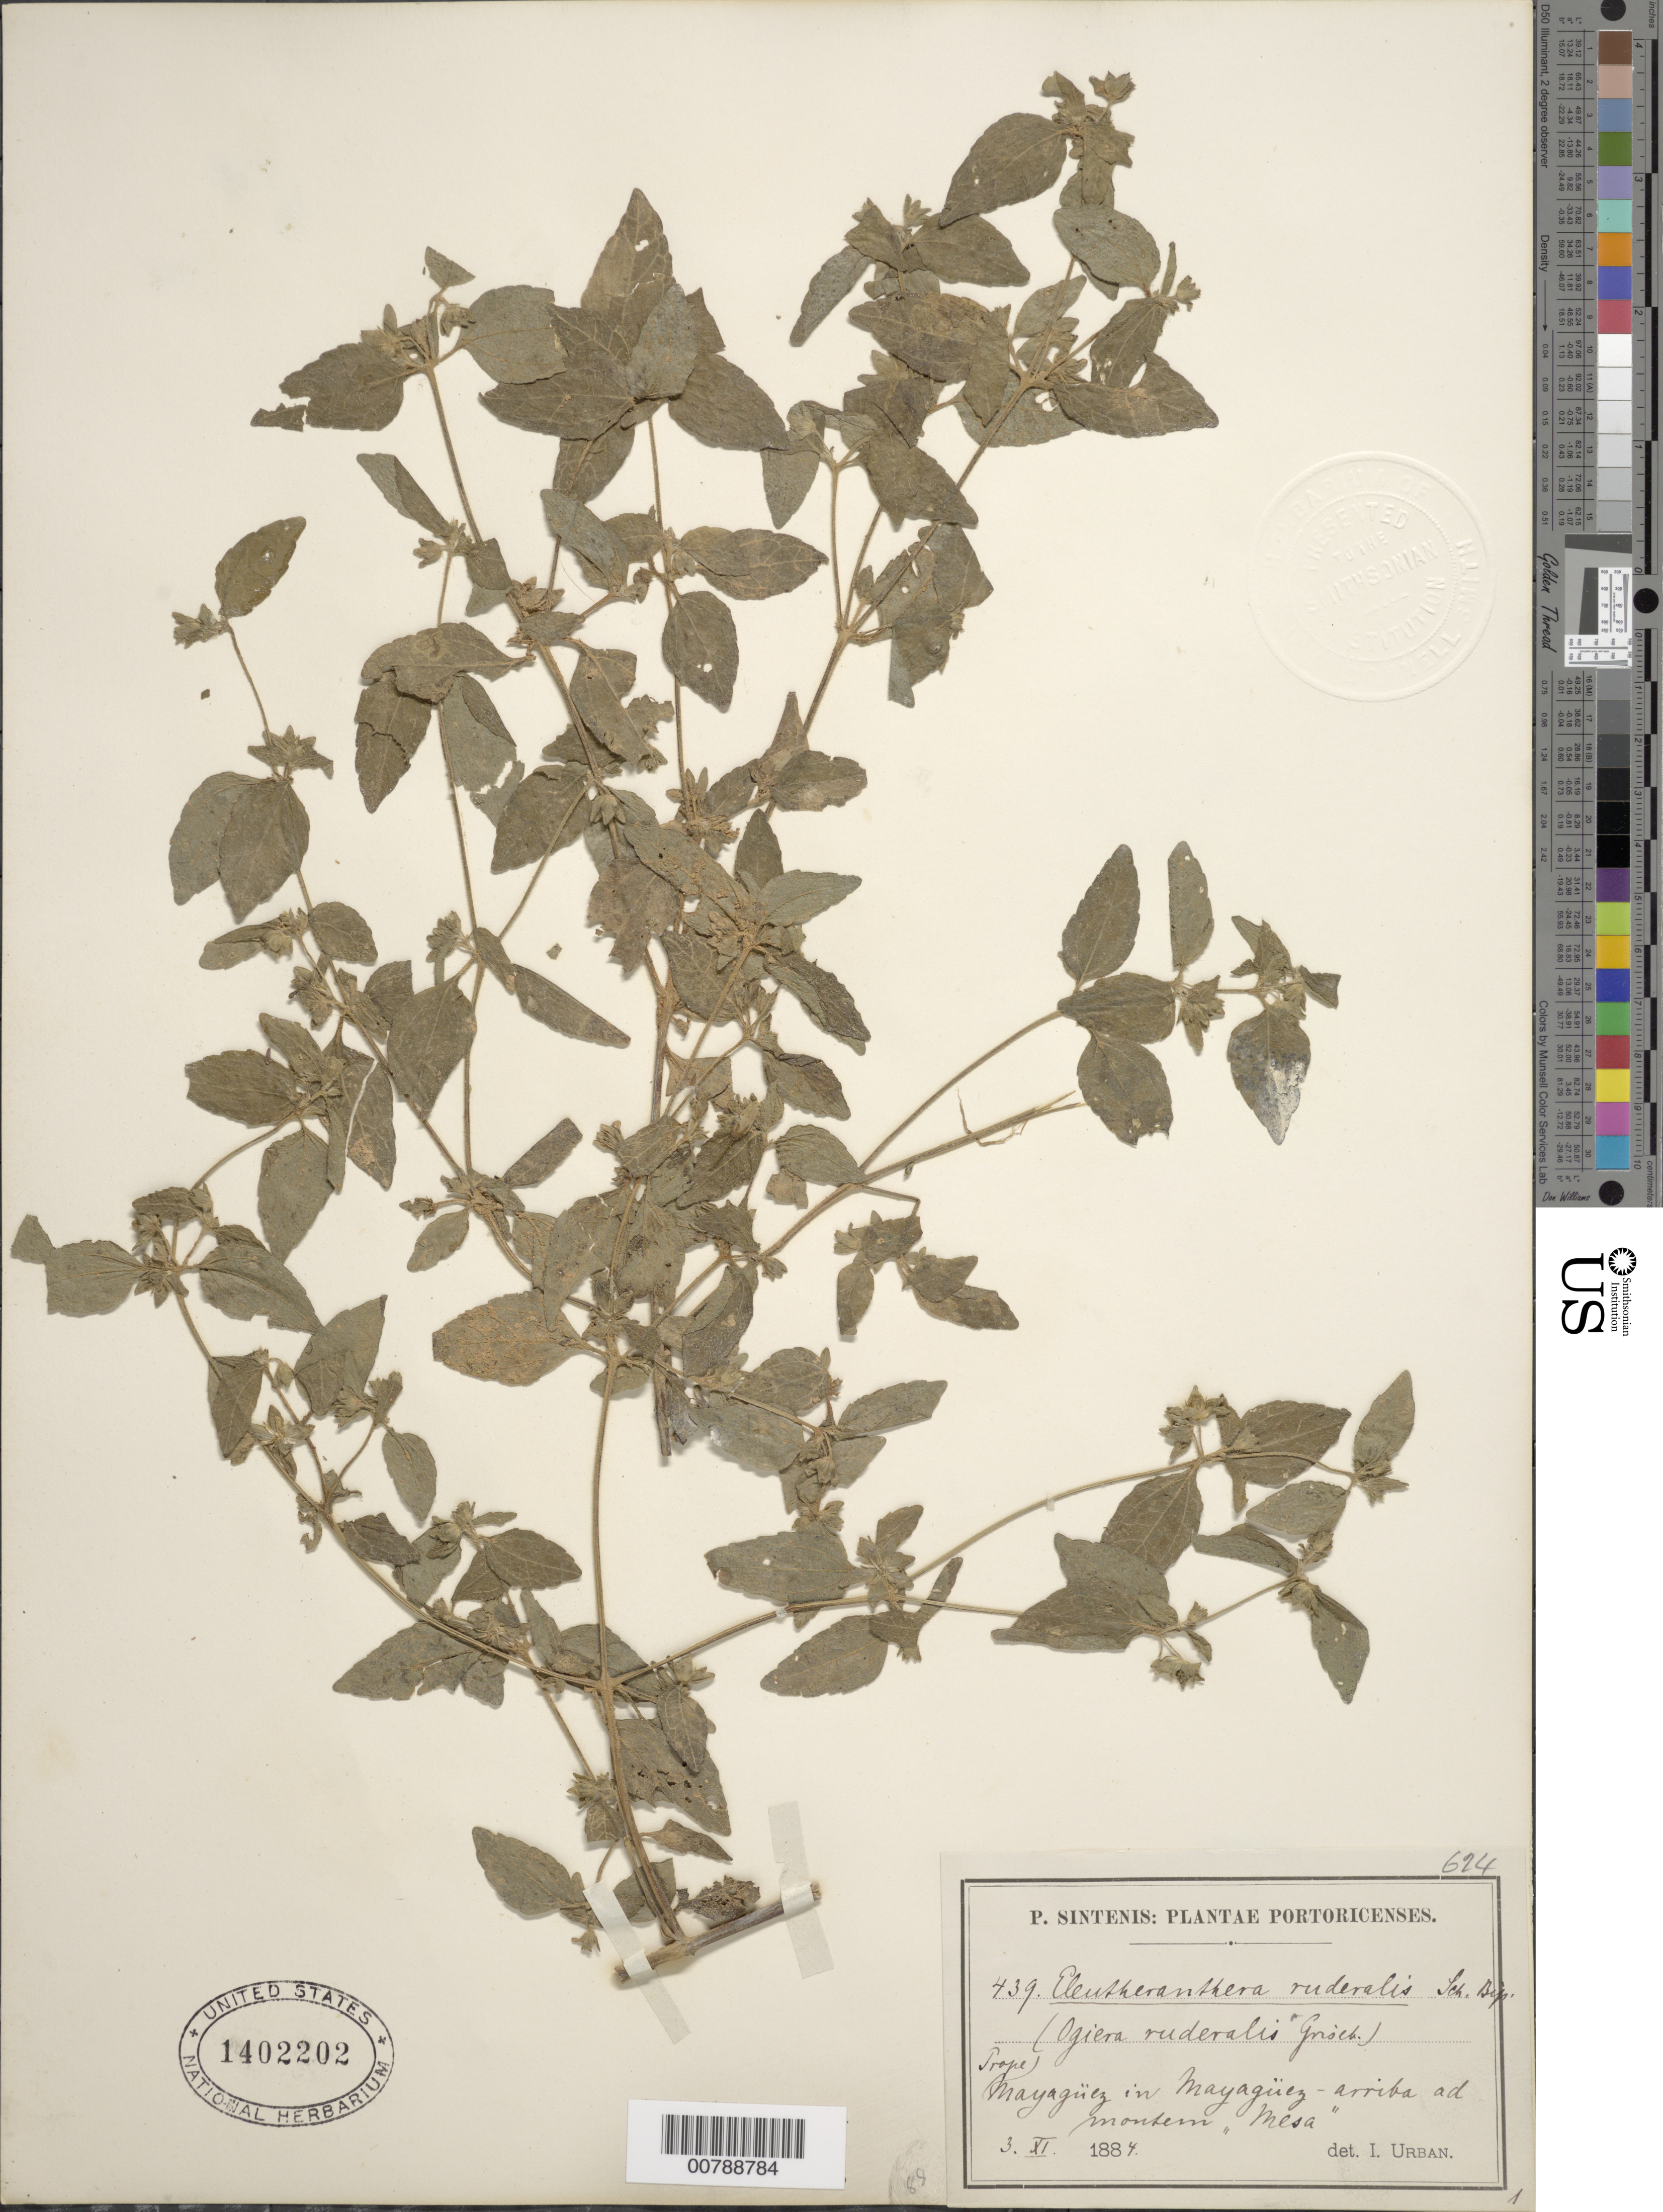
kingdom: Plantae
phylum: Tracheophyta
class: Magnoliopsida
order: Asterales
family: Asteraceae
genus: Eleutheranthera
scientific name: Eleutheranthera ruderalis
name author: (Sw.) Sch. Bip.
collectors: P. Sintenis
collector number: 439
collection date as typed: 03 Nov 1884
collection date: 1884-11-03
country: Puerto Rico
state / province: Mayagüez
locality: Mayagüez in Mayagüez - arriba ad montem "Mesa"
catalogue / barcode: US 1402202